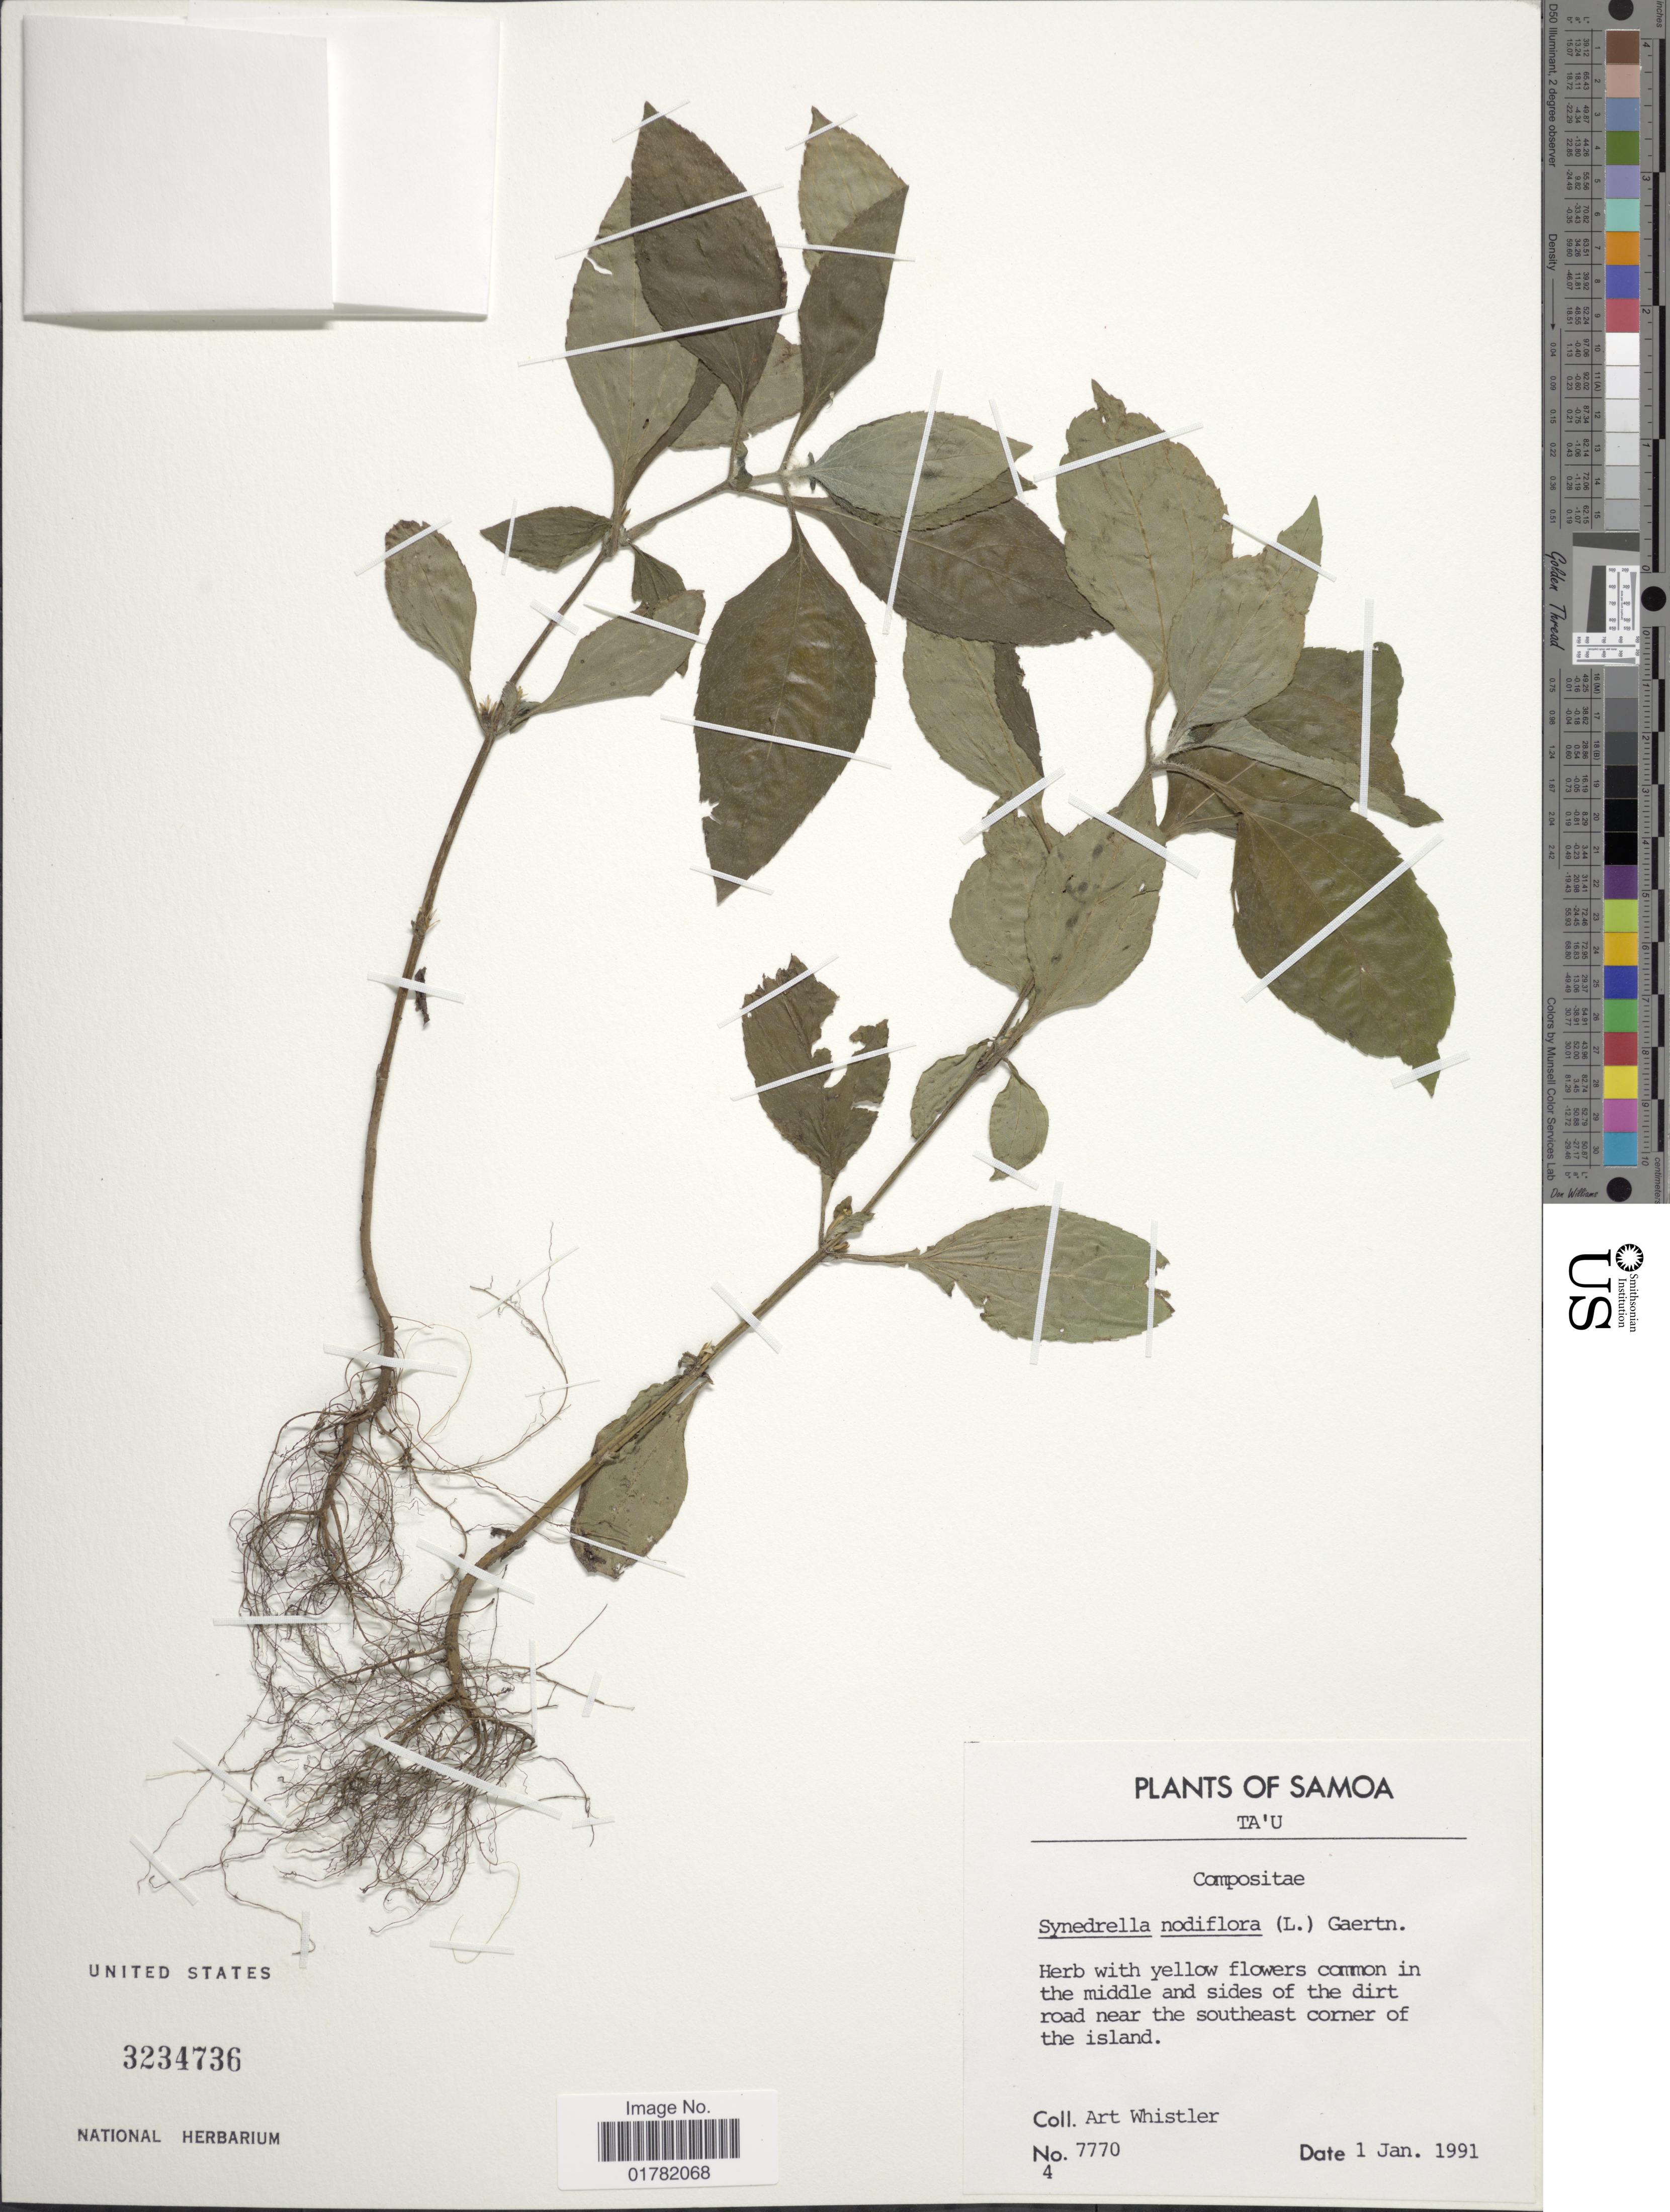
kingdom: Plantae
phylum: Tracheophyta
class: Magnoliopsida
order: Asterales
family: Asteraceae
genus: Synedrella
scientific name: Synedrella nodiflora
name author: (L.) Gaertn.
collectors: A. Whistler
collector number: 7770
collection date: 1991-01-01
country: American Samoa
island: Ta'u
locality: Taú, common in the middle and sides of the dirt road near the southeast corner of the island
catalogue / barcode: US 3234736